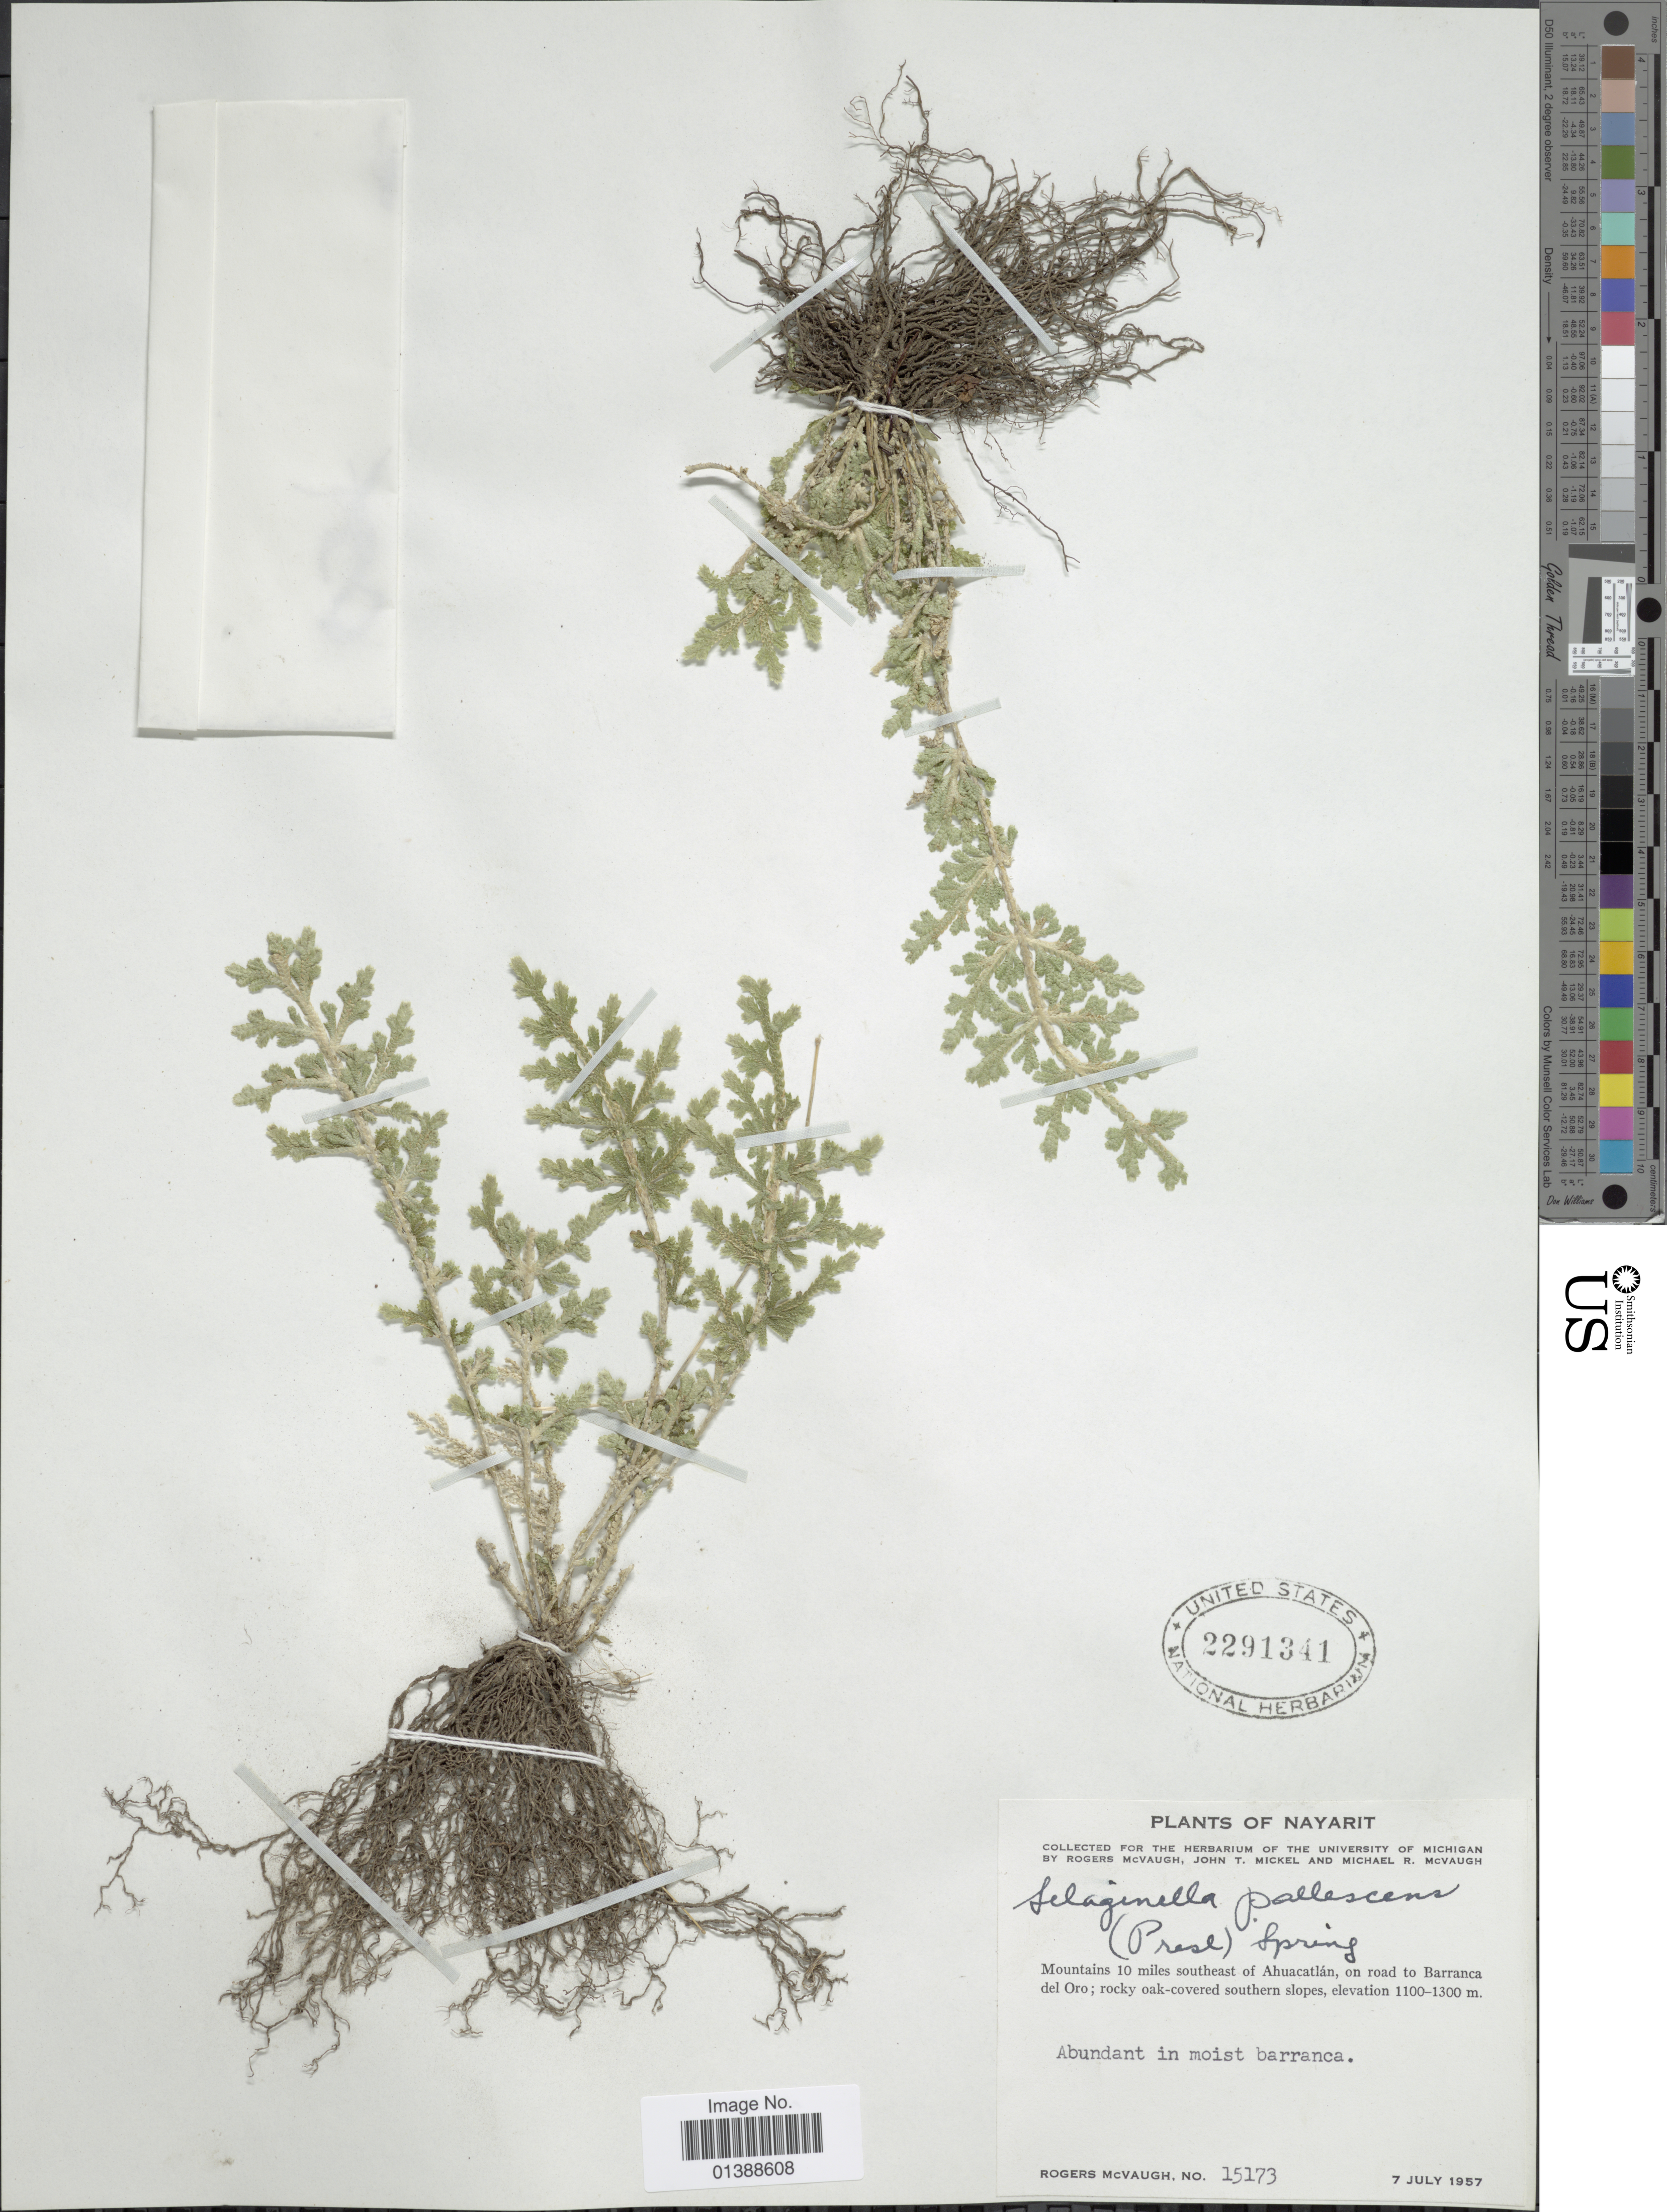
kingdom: Plantae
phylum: Tracheophyta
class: Lycopodiopsida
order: Selaginellales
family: Selaginellaceae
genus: Selaginella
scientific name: Selaginella pallescens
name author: (C. Presl) Spring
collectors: R. McVaugh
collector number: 15173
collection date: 1957-07-07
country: Mexico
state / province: Nayarit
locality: Mountains 10 miles southeast of Ahucatlán, on road to Barranca de Oro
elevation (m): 1100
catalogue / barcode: US 2291341